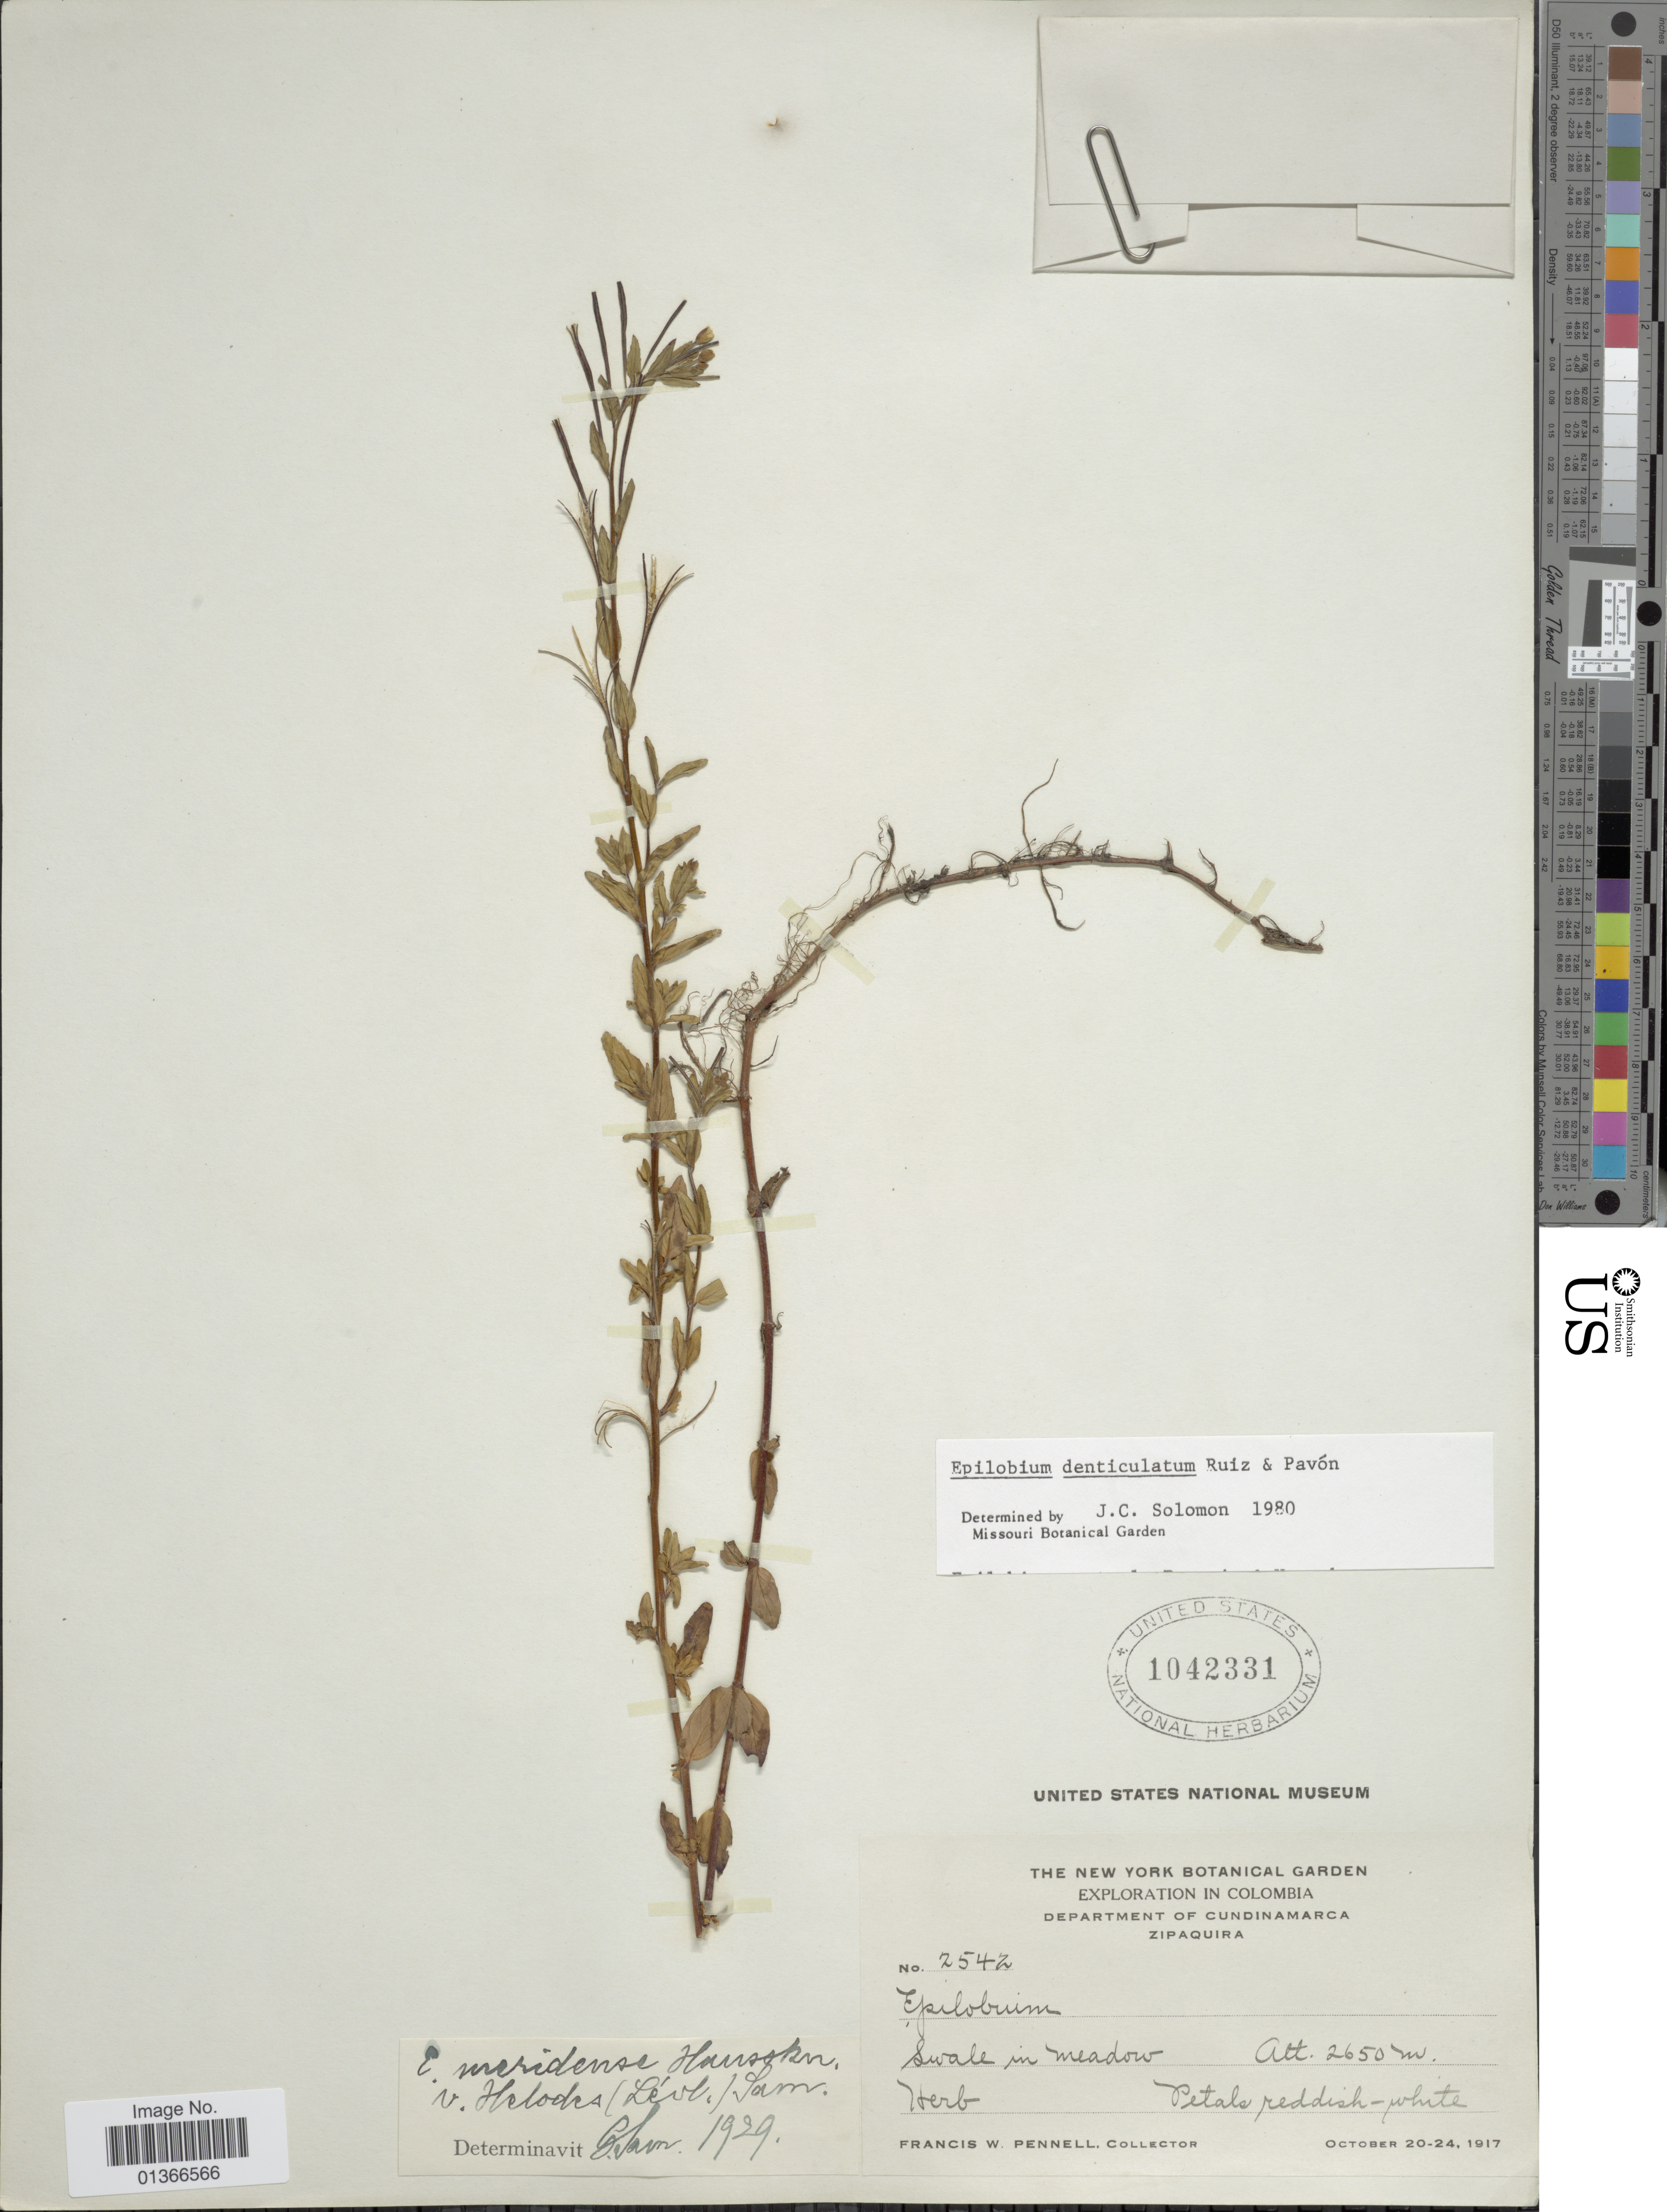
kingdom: Plantae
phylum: Tracheophyta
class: Magnoliopsida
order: Myrtales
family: Onagraceae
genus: Epilobium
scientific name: Epilobium denticulatum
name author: Ruiz & Pav.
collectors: F. W. Pennell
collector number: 2542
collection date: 1917-10-20/1917-10-24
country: Colombia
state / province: Cundinamarca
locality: Zipaquira.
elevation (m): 2650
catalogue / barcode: US 1042331